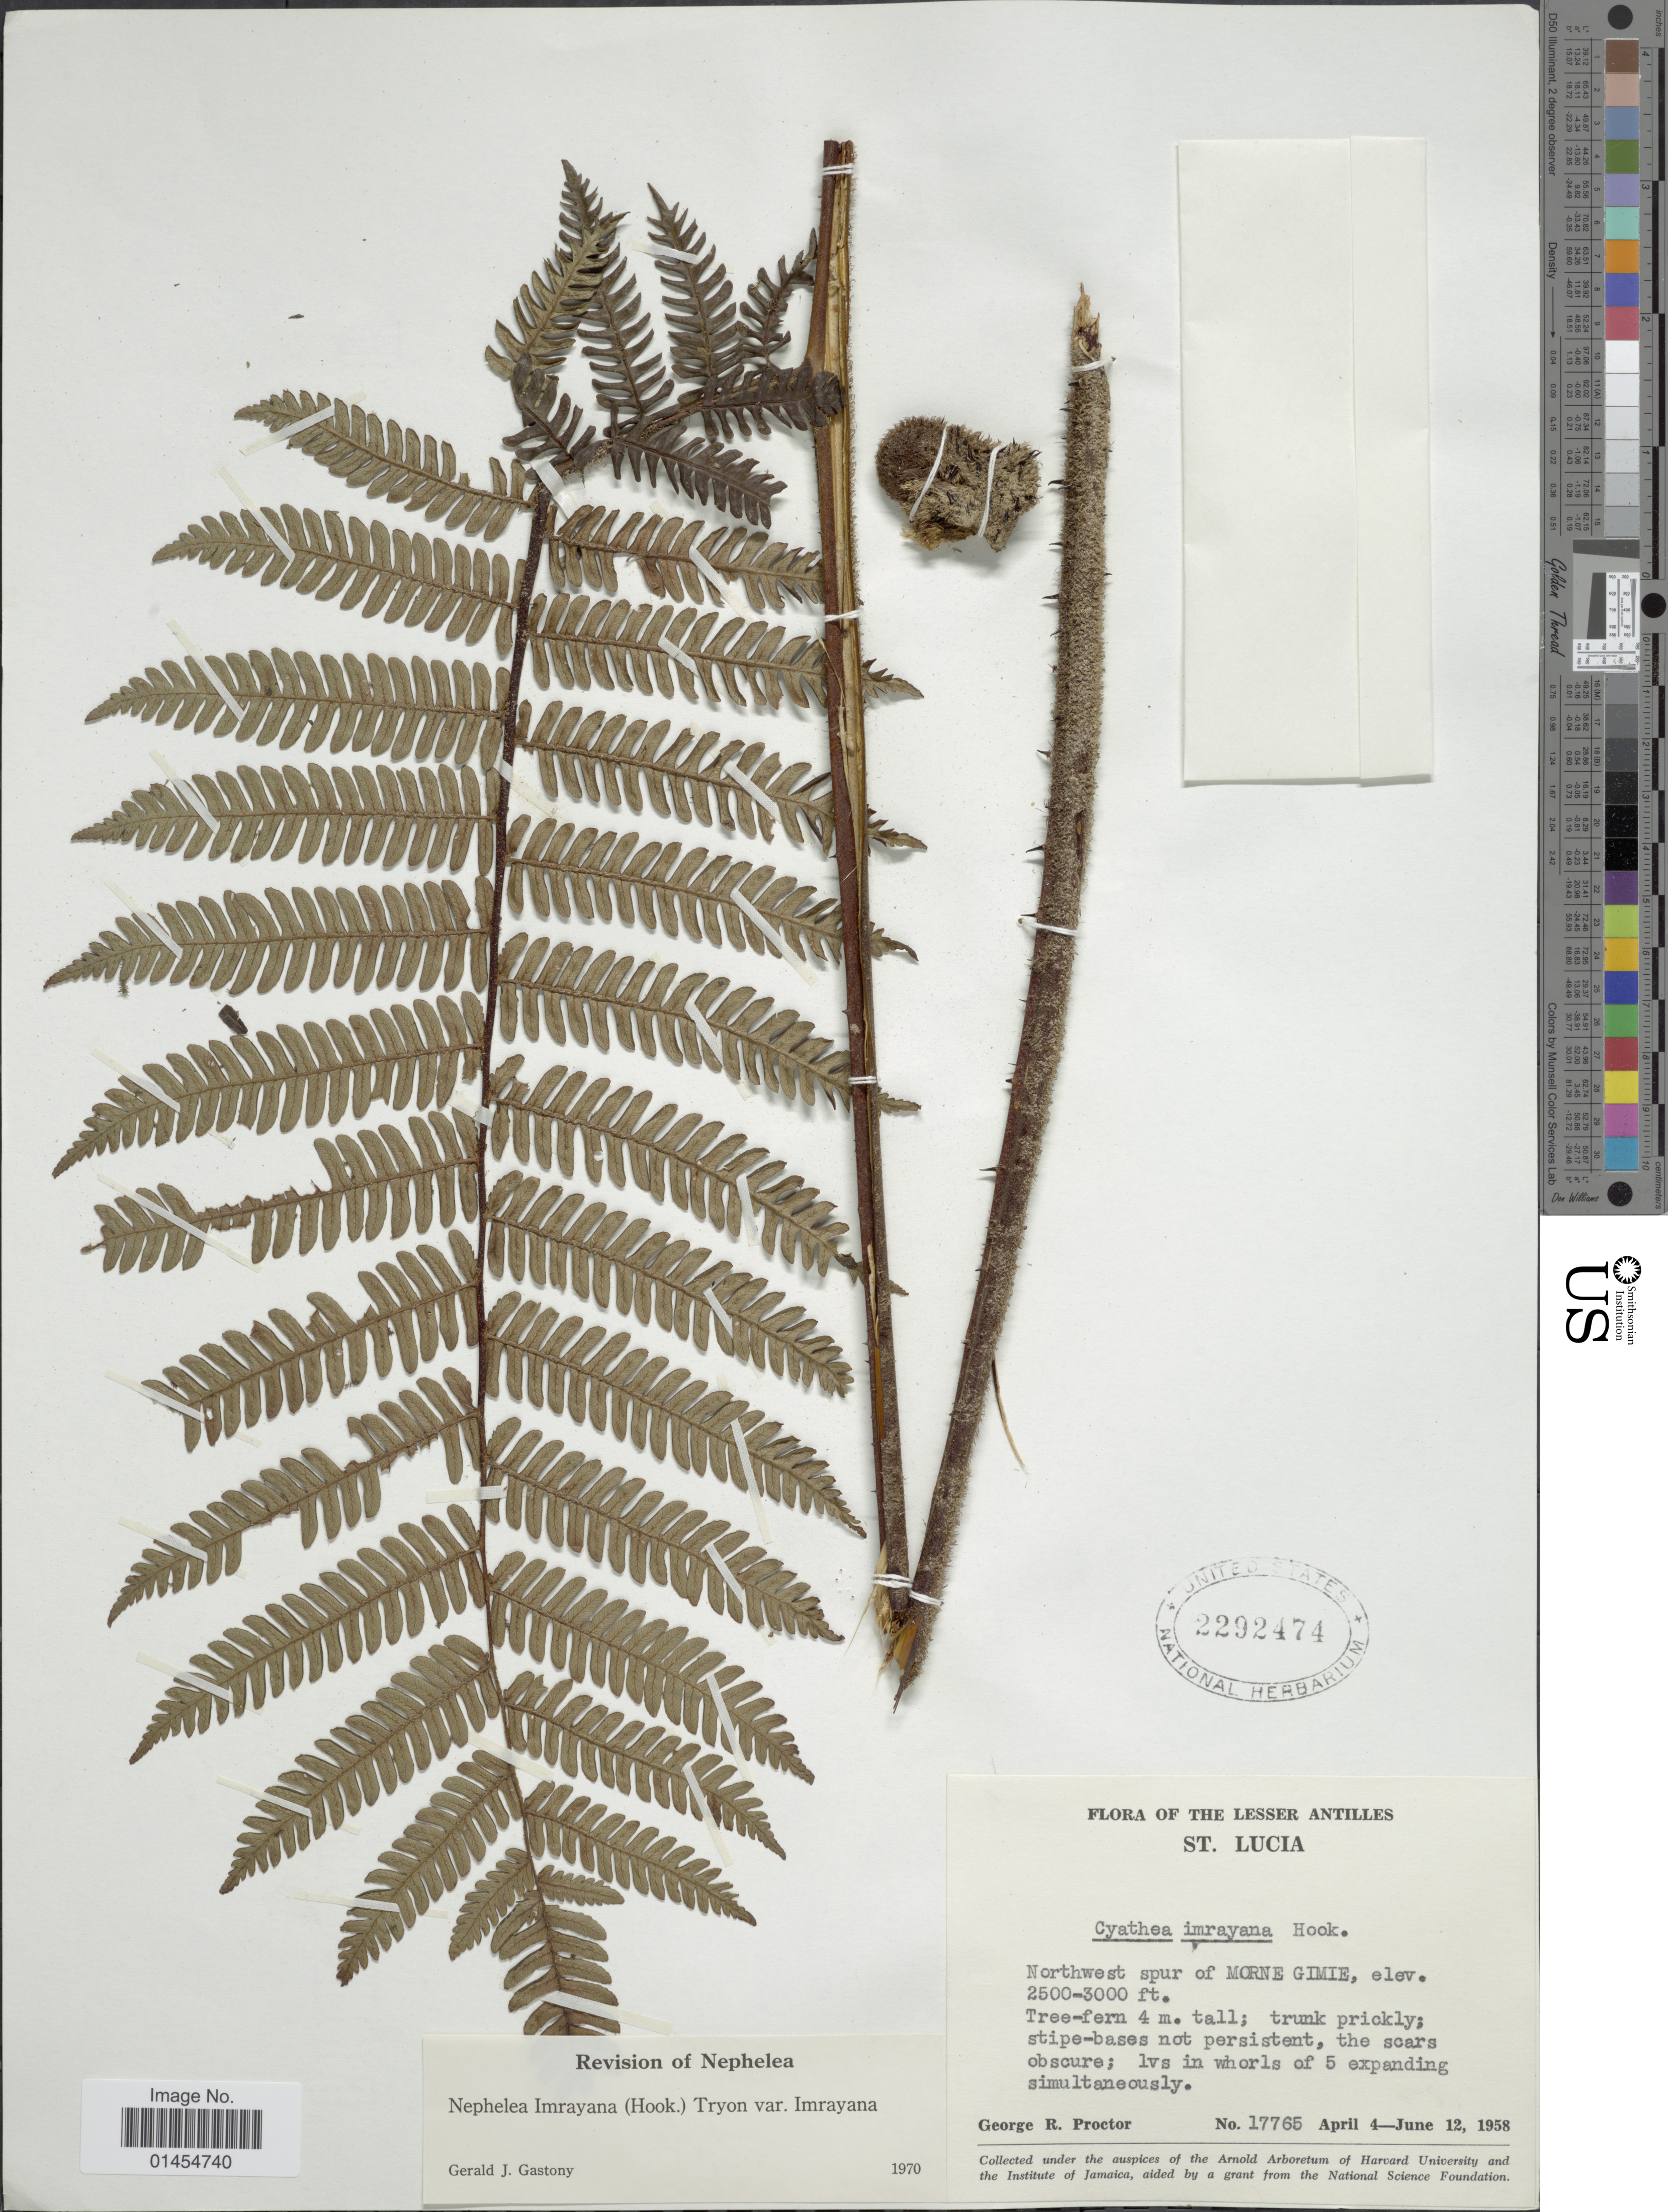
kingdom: Plantae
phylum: Tracheophyta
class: Polypodiopsida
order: Cyatheales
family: Cyatheaceae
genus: Alsophila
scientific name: Alsophila imrayana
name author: (Hook.) D.S. Conant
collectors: G. R. Proctor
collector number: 17765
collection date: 1958-04-04/1958-06-12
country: St. Lucia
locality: Lesser Antilles. Northwest spur of Morne Gimie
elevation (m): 762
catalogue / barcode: US 2292474